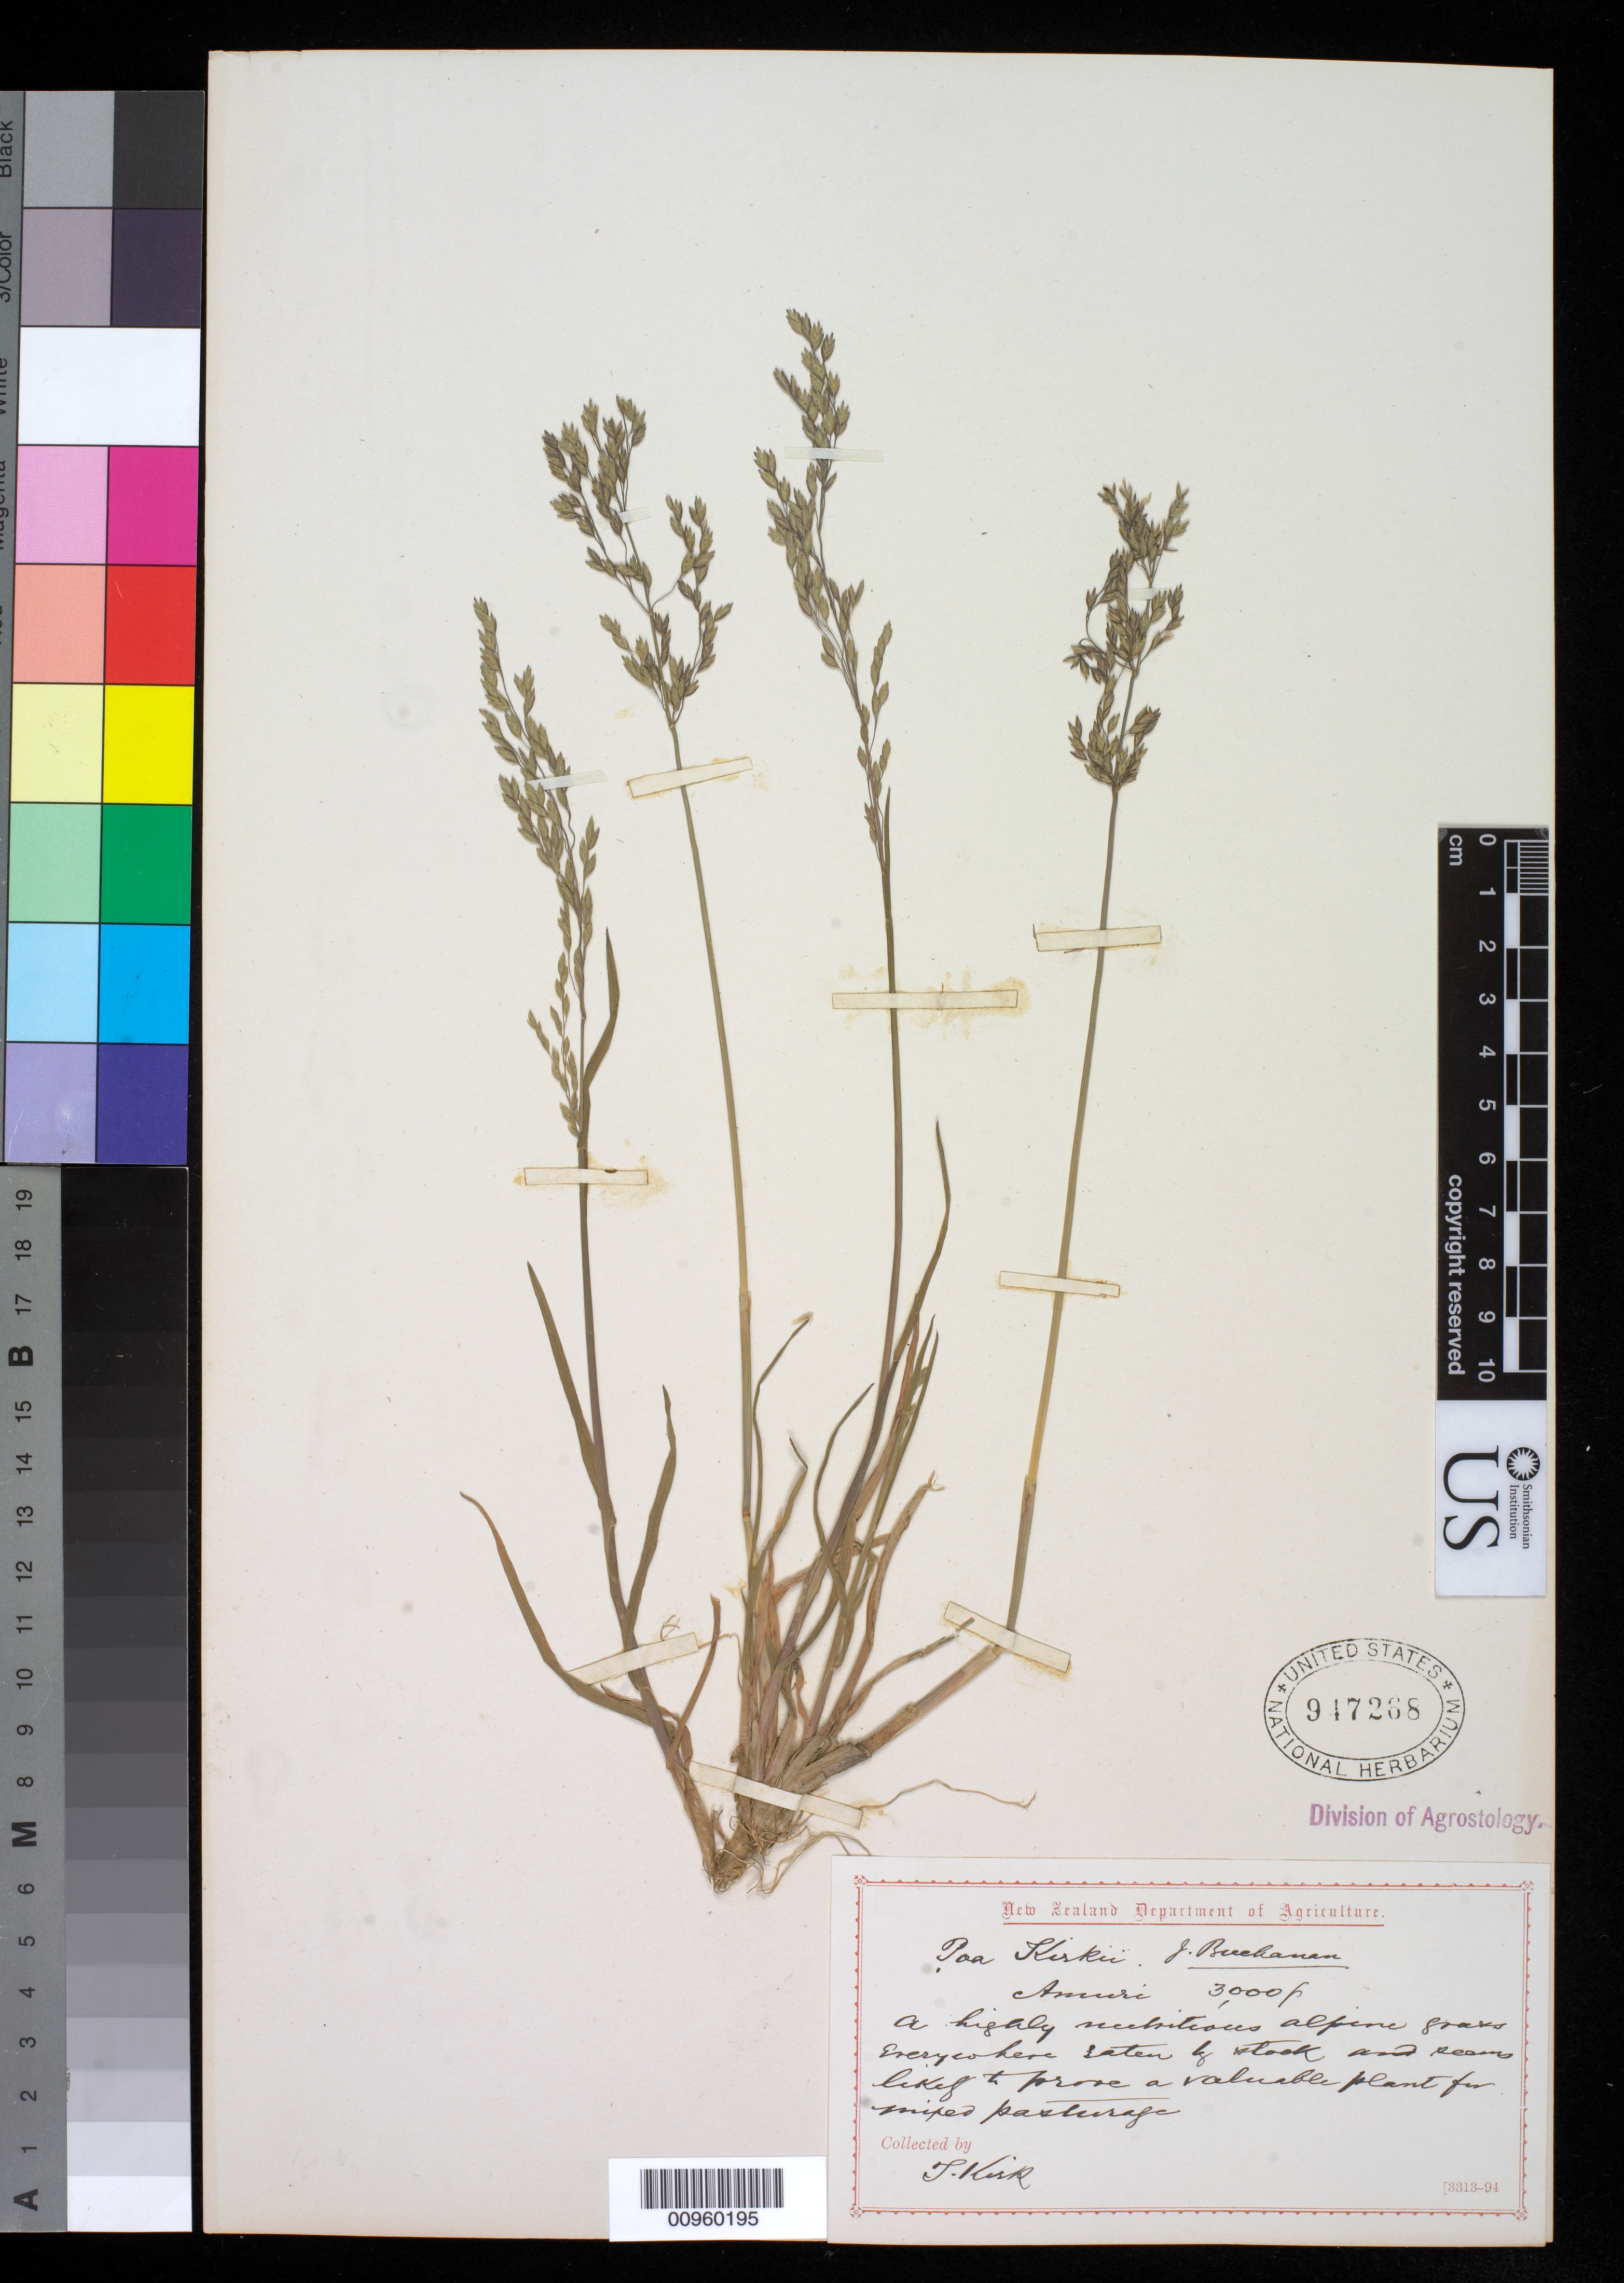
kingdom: Plantae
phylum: Tracheophyta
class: Liliopsida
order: Poales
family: Poaceae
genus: Poa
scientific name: Poa kirkii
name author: Buchanan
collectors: T. Kirk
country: New Zealand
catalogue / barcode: US 947268